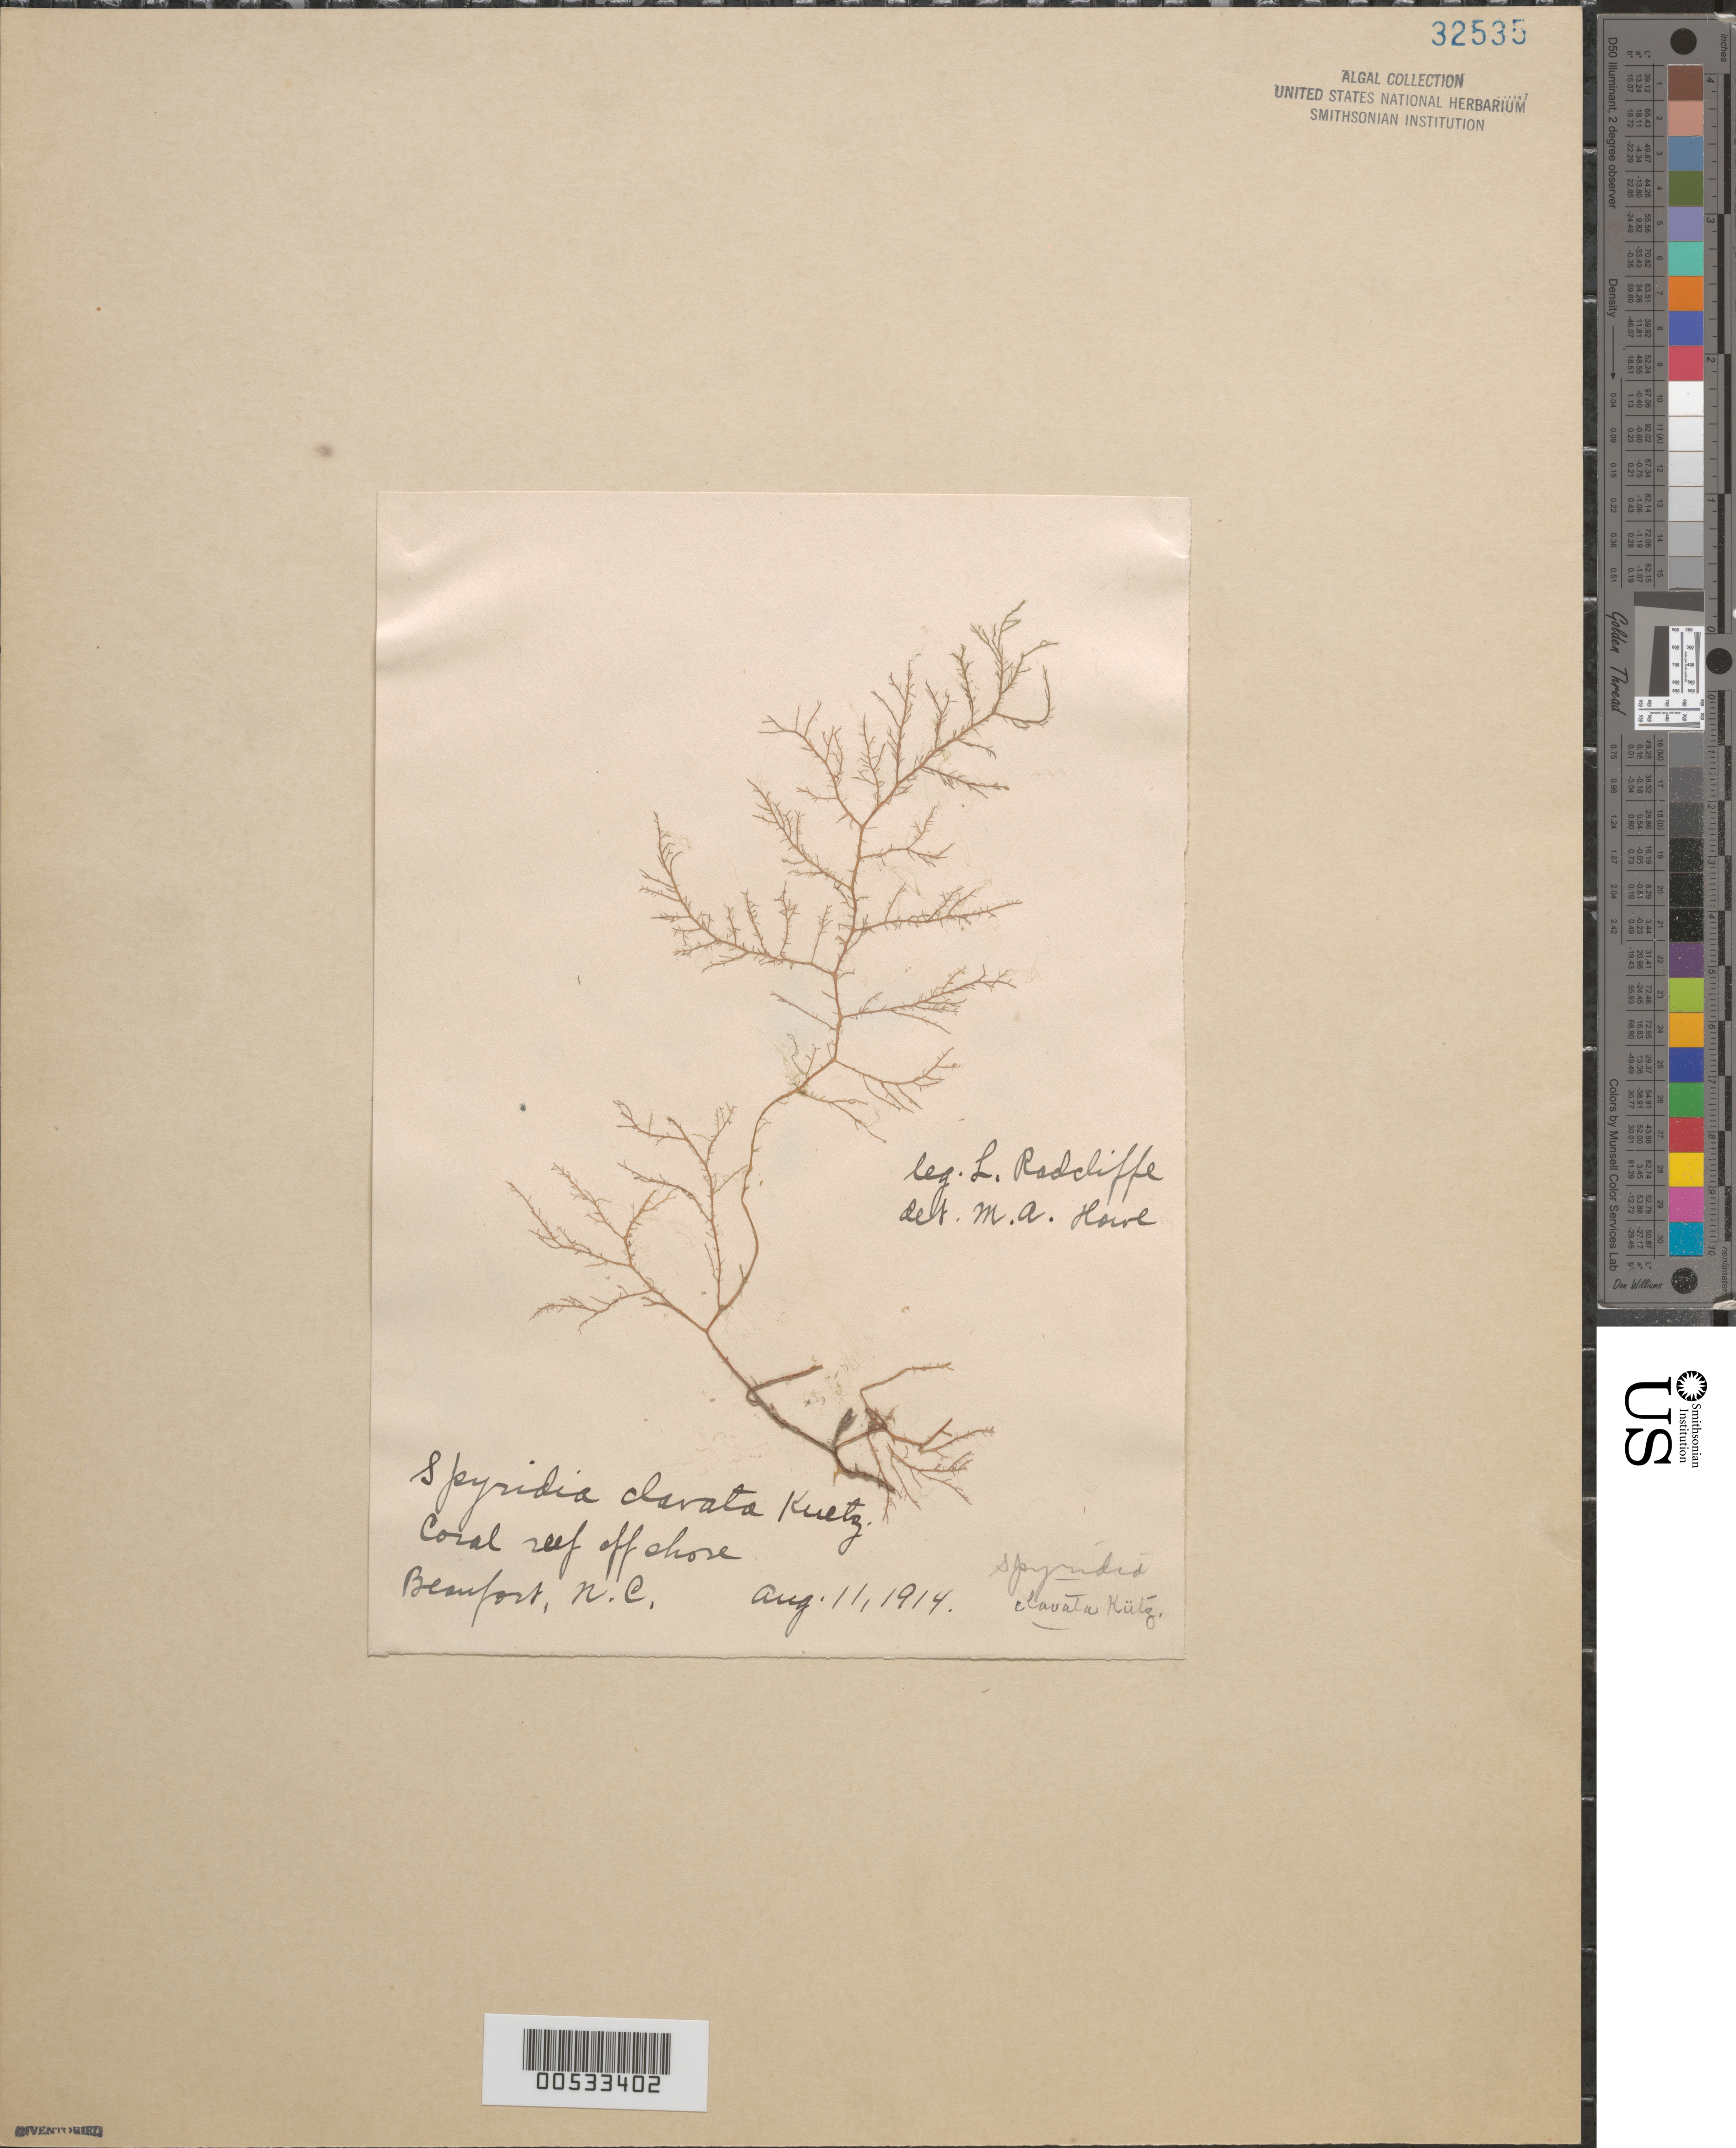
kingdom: Plantae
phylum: Rhodophyta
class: Florideophyceae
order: Ceramiales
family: Spyridiaceae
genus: Spyridia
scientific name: Spyridia clavata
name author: Kütz.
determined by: Howe, M. A.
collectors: L. Radcliffe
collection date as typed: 11 Aug 1914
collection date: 1914-08-11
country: United States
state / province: North Carolina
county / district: Carteret County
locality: Coral reef off Beaufort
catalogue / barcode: US 32535